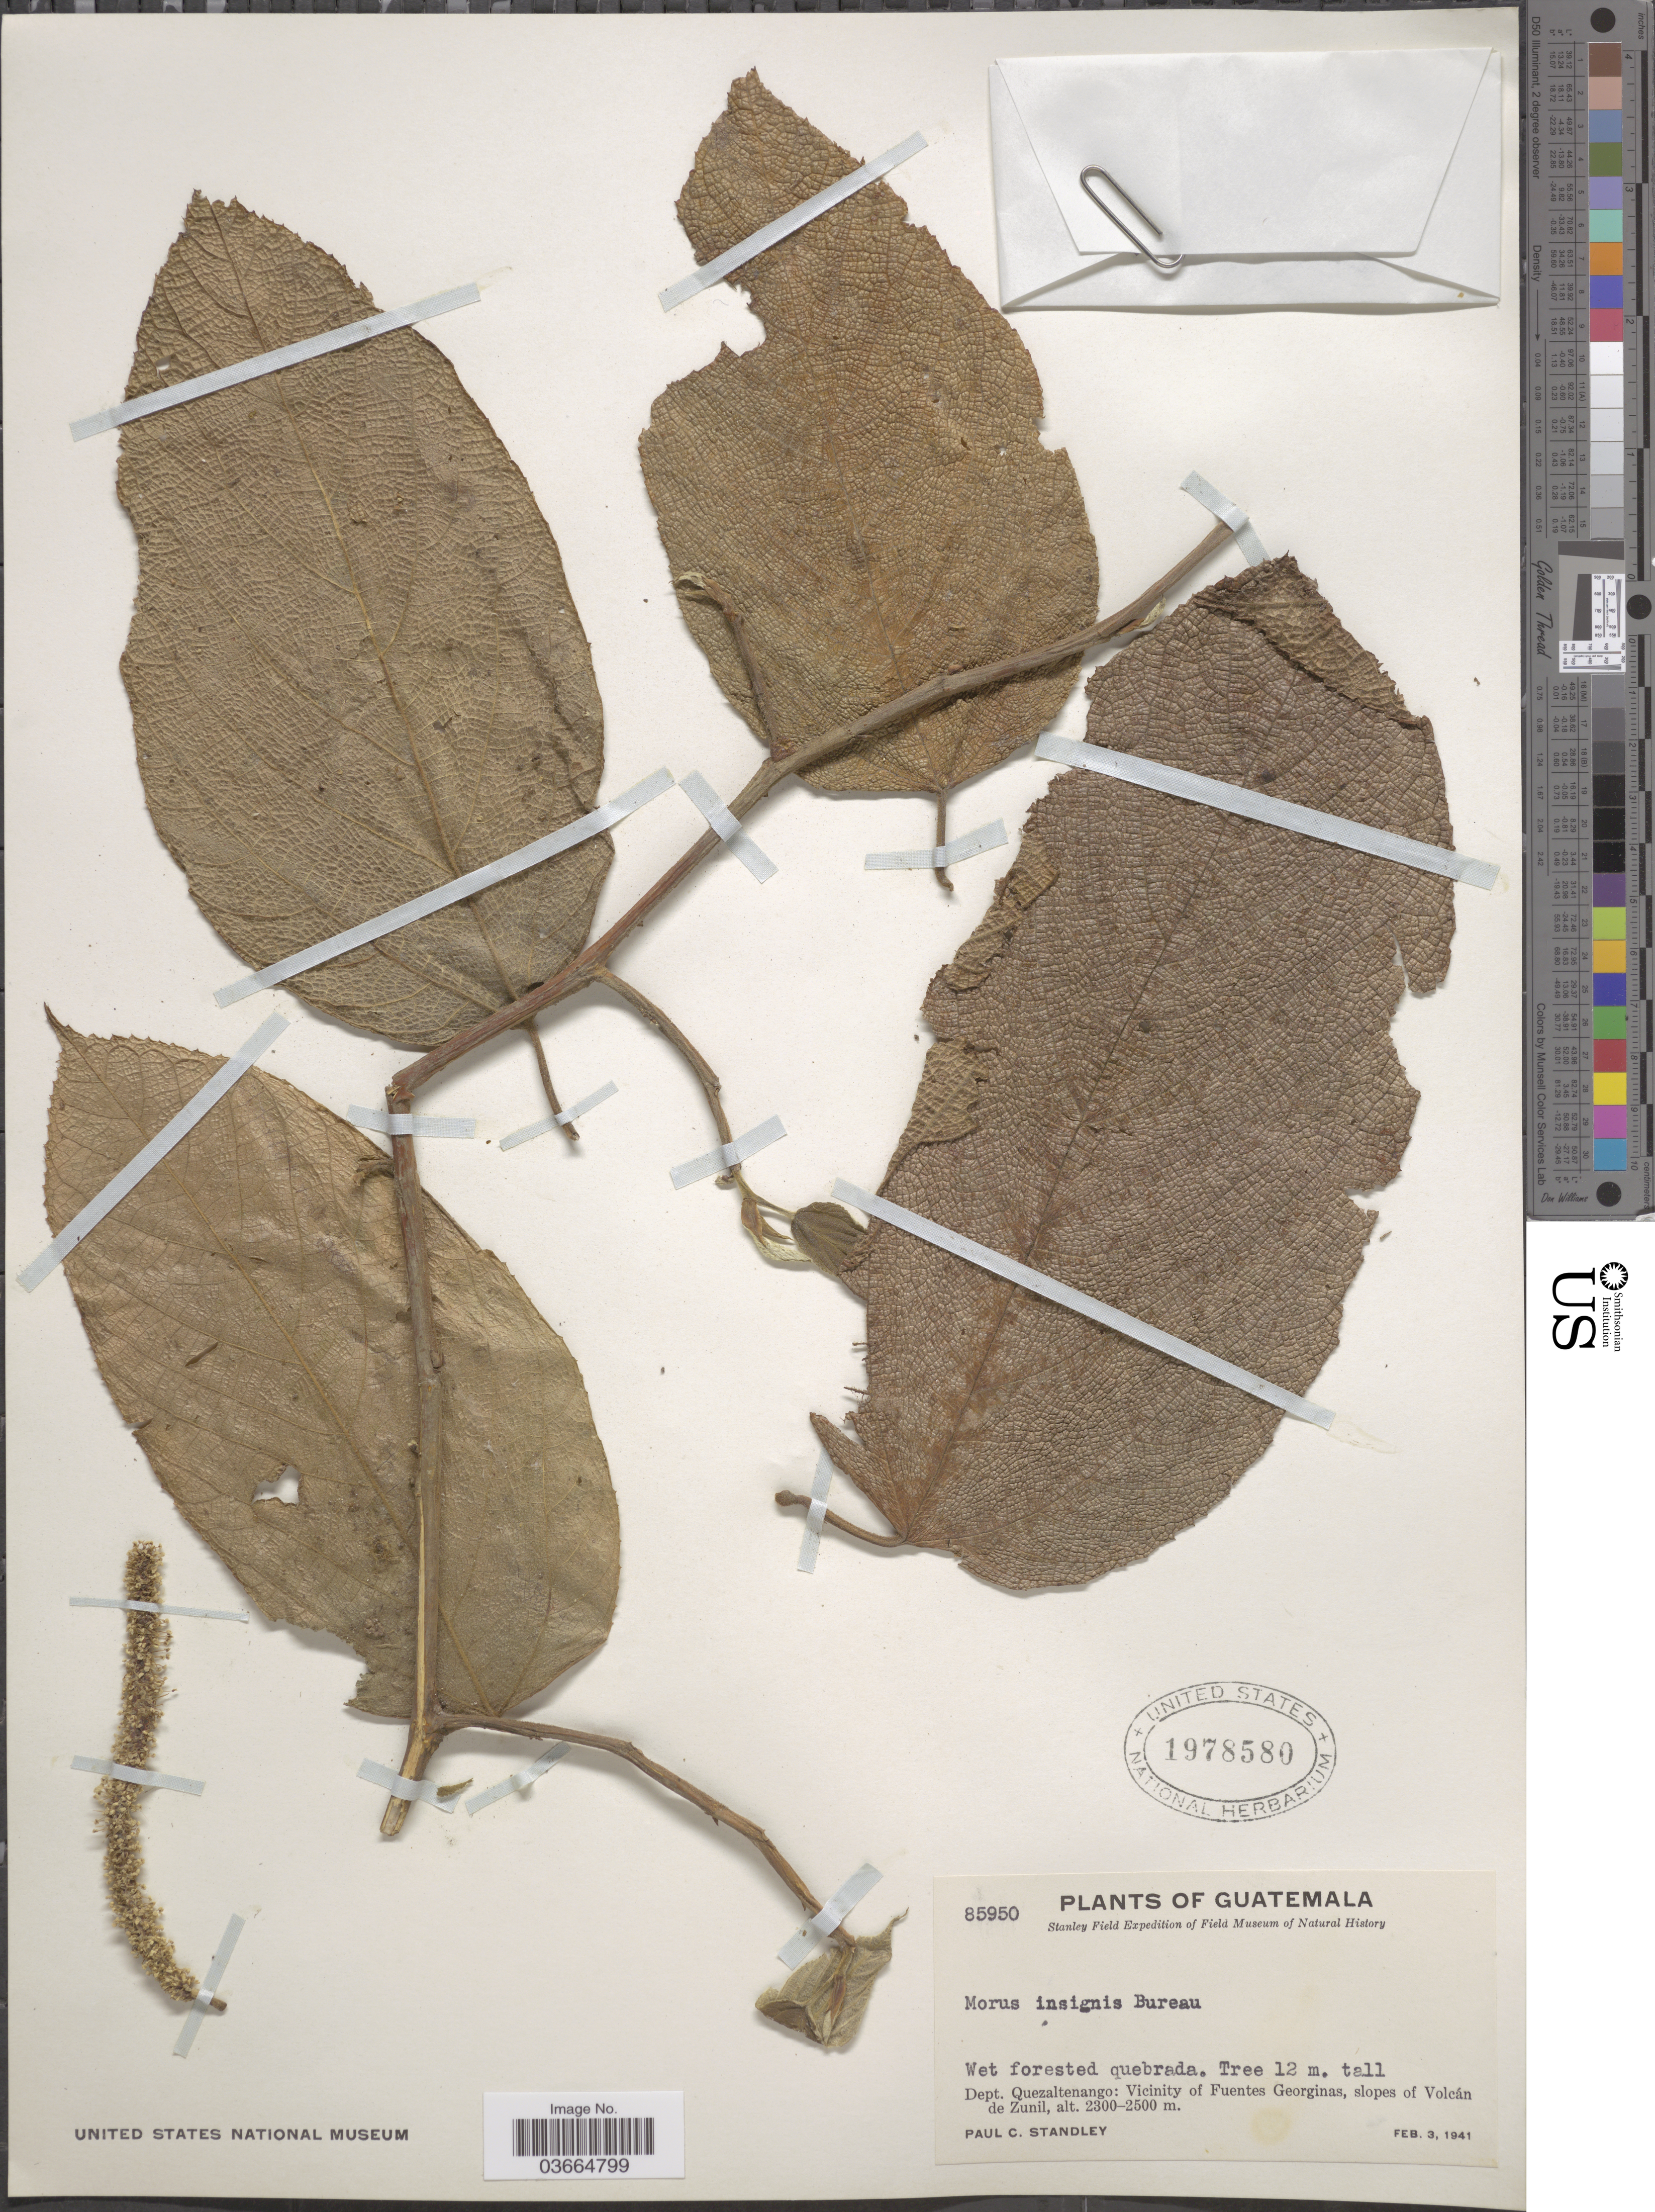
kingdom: Plantae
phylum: Tracheophyta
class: Magnoliopsida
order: Rosales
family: Moraceae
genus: Paratrophis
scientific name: Paratrophis insignis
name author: (Bureau) E. M. Gardner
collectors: P. C. Standley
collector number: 85950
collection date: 1941-02-03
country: Guatemala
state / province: Quetzaltenango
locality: Dept. Quezaltenango: Vicinity of Fuentes Georginas, slopes of Volcán de Zunil.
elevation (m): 2300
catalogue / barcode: US 1978580